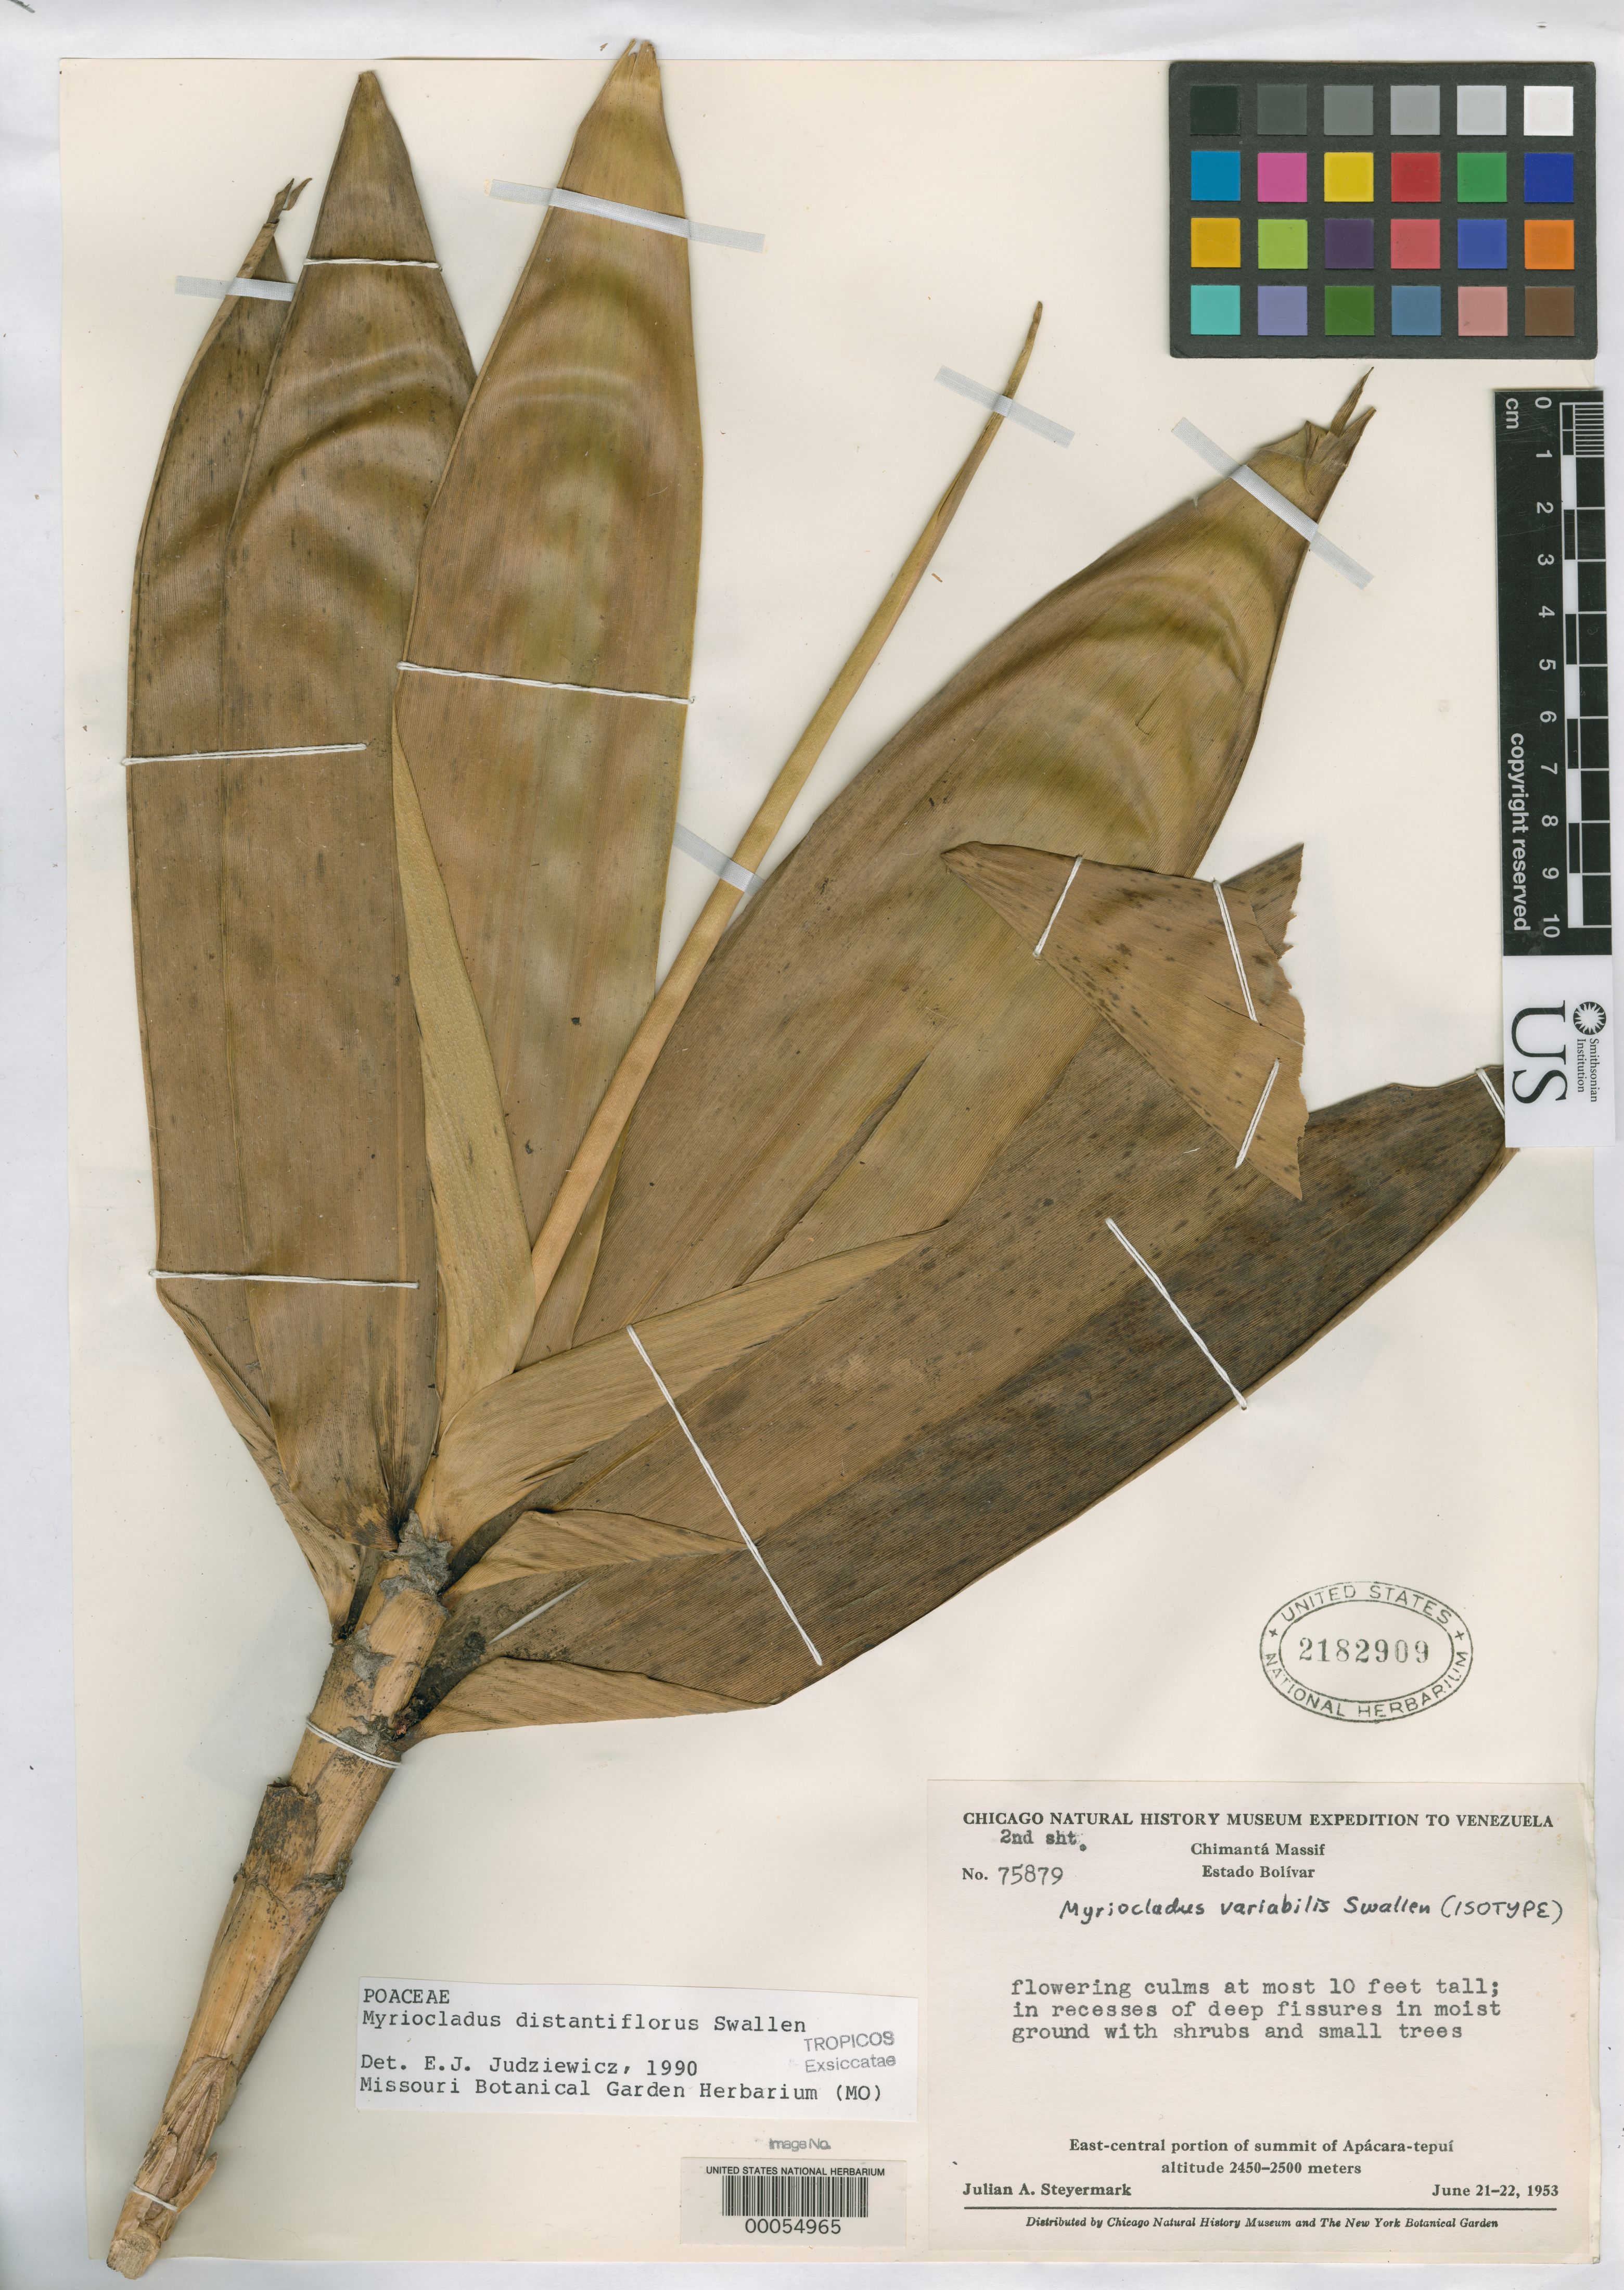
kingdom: Plantae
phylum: Tracheophyta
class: Liliopsida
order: Poales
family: Poaceae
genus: Myriocladus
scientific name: Myriocladus variabilis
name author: Swallen in Maguire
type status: Holotype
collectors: J. Steyermark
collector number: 75879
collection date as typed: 21 Jun 1953 to 22 Jun 1953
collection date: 1953-06-21/1953-06-22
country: Venezuela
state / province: Bolivar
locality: Chimanta Massif, Apacara-tepui.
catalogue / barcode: US 2182909